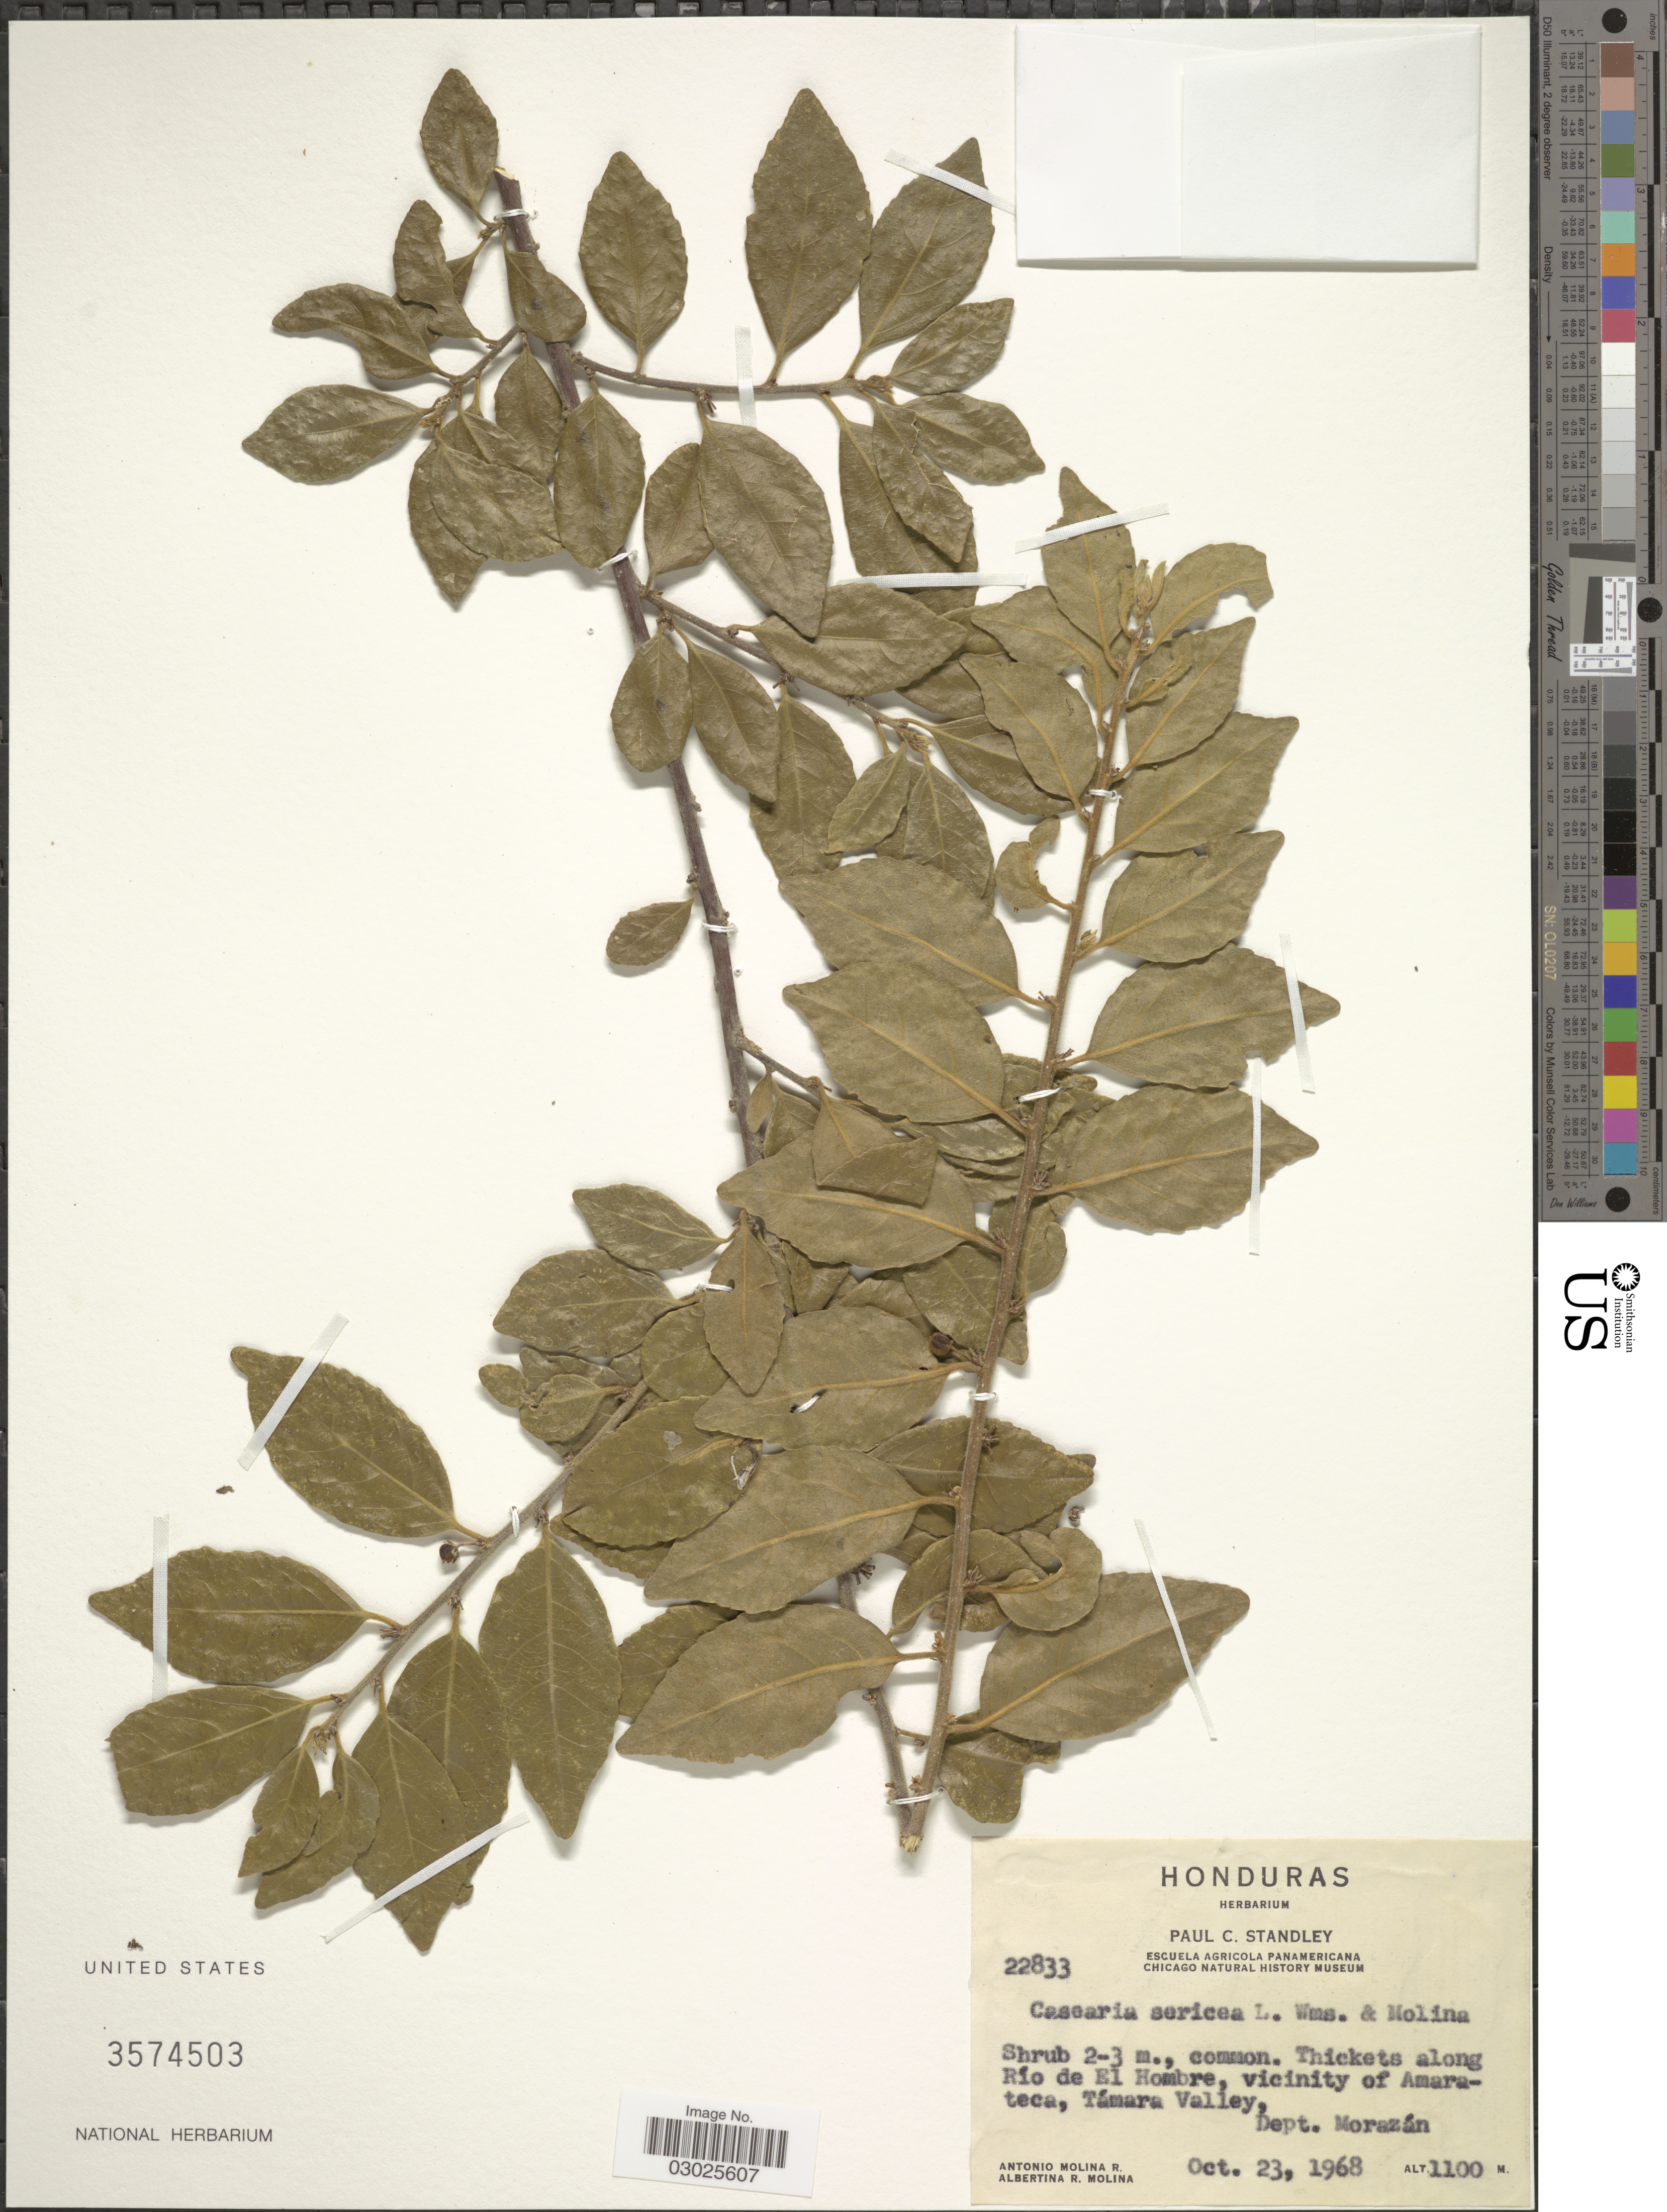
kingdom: Plantae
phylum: Tracheophyta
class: Magnoliopsida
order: Malpighiales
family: Salicaceae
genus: Casearia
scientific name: Casearia sericea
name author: L.O. Williams & Molina R.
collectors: A. Molina R. & A. R. Molina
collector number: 22833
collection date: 1968-10-23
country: Honduras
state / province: Fco. Morazán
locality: Thickets along Río de El Hombre, vicinity of Amarateca, Támara Valley, Dept. Morazán.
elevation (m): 1100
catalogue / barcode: US 3574503